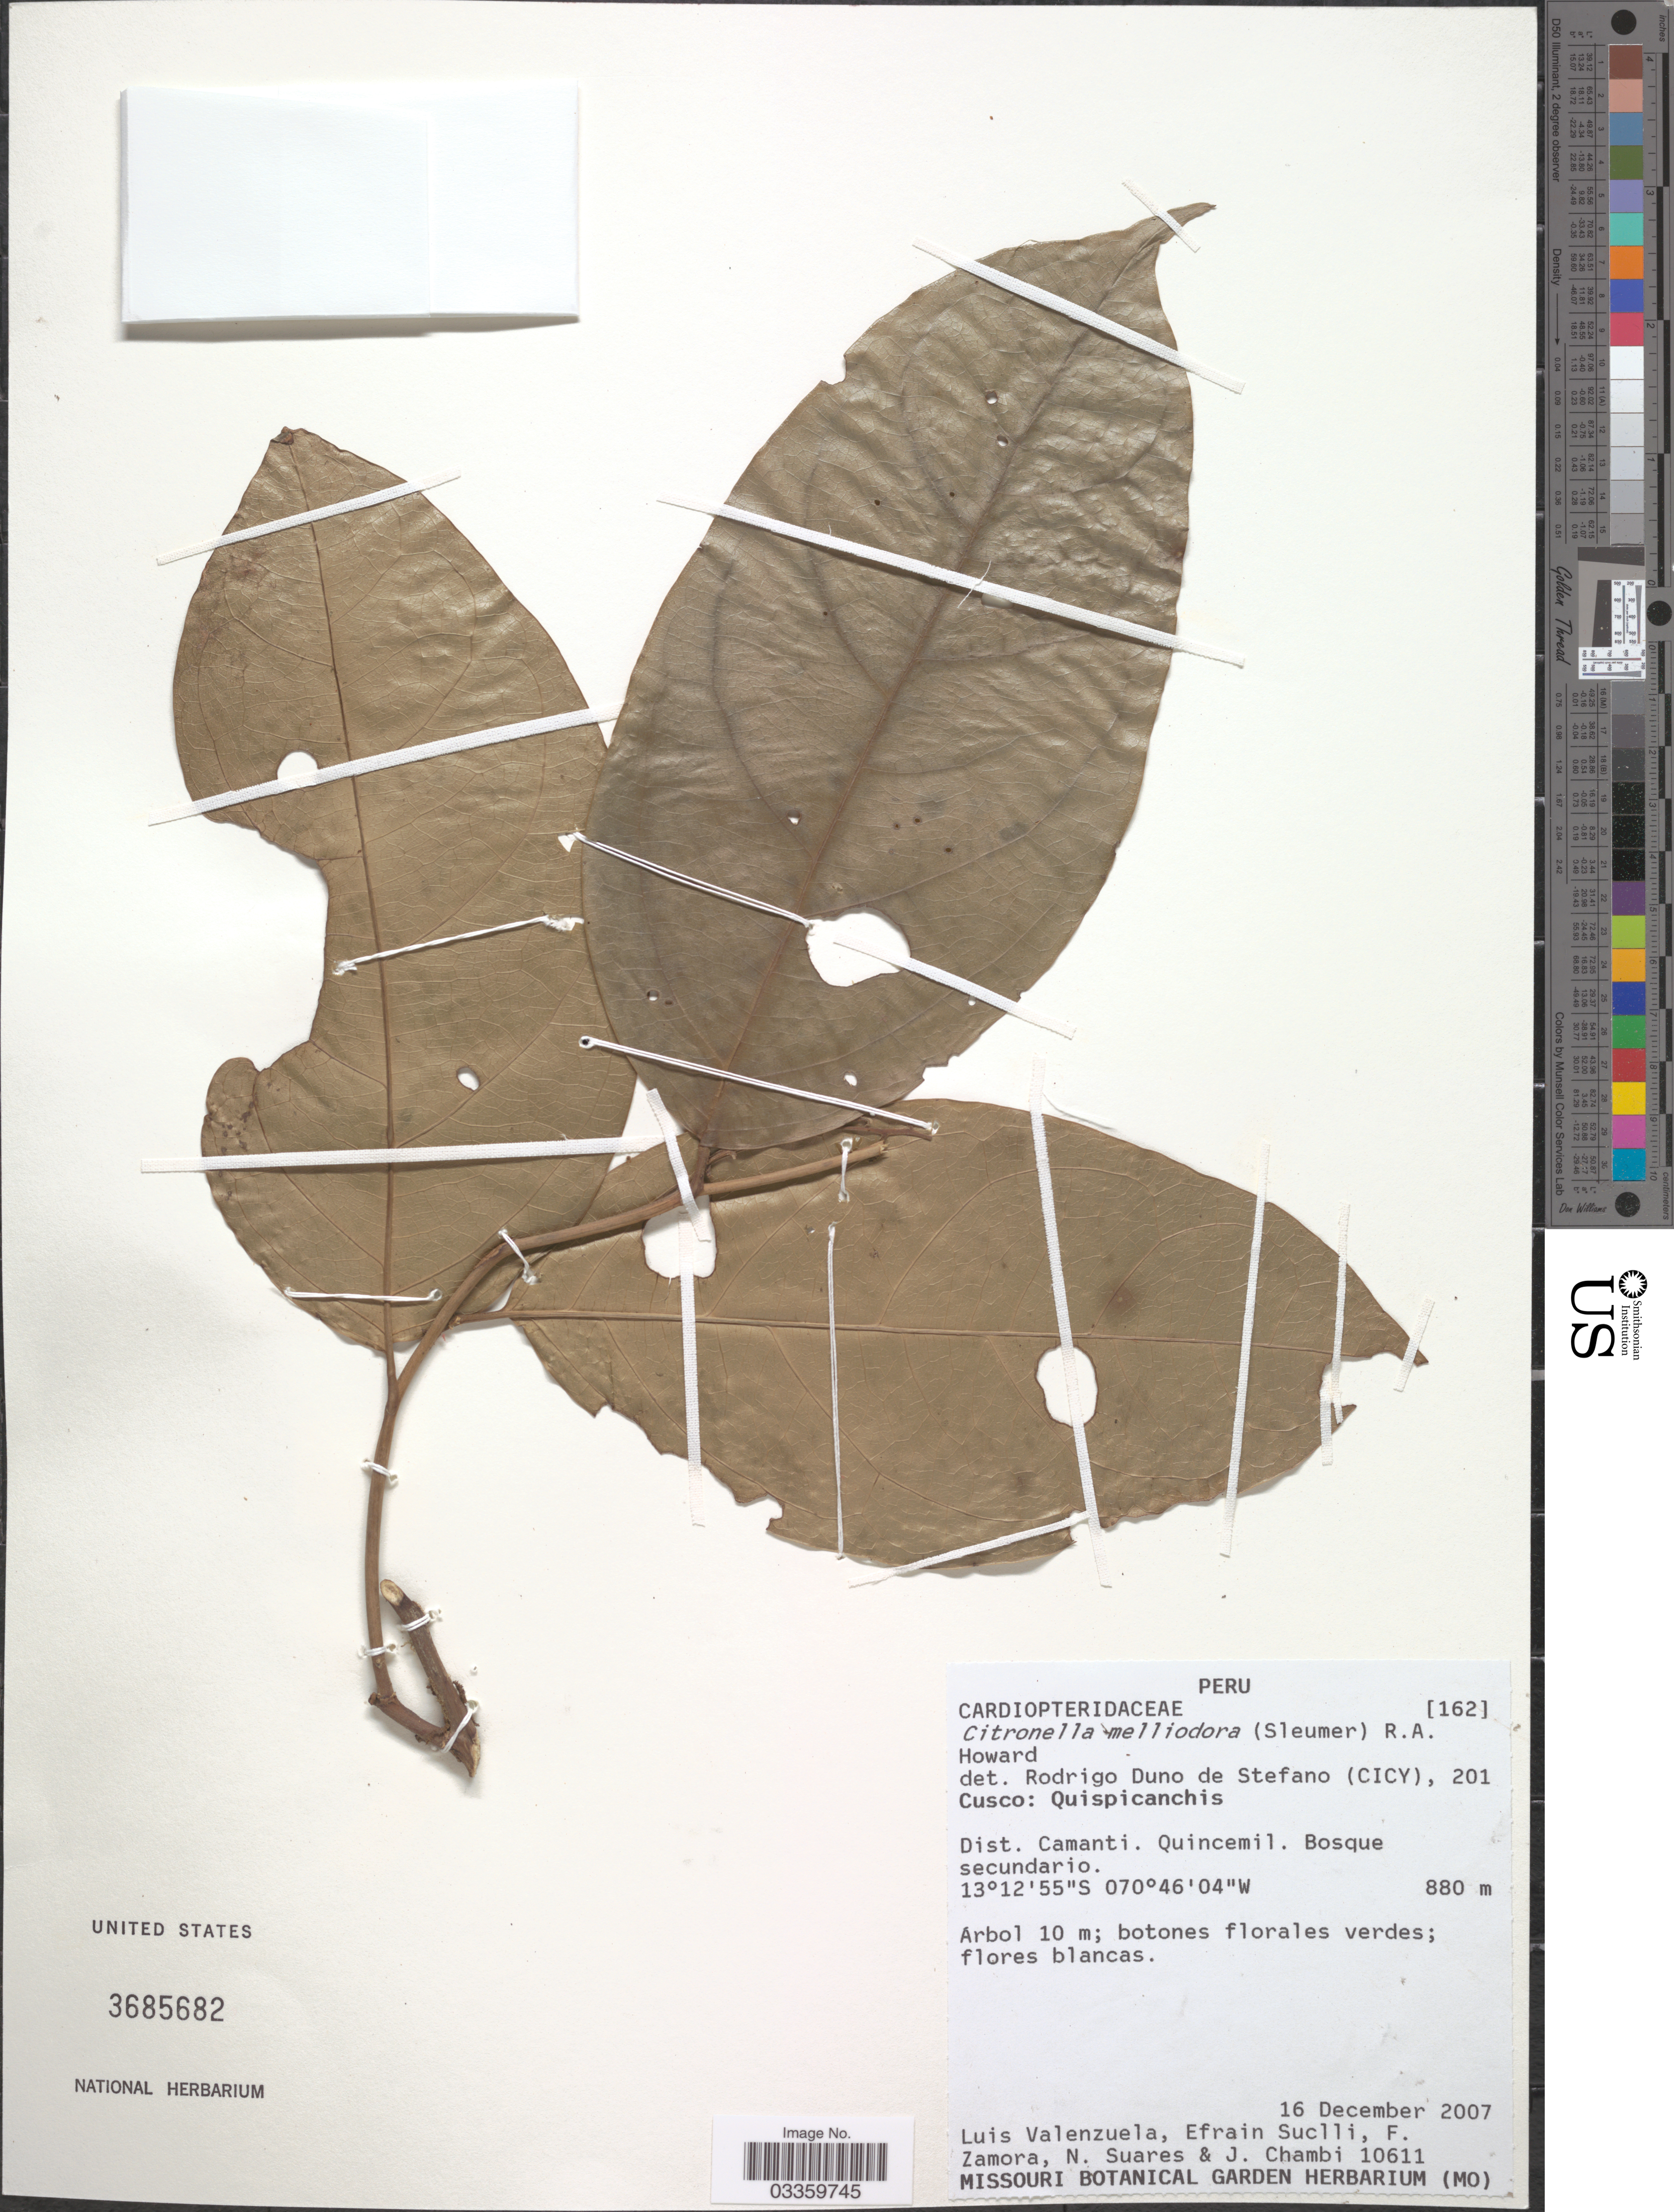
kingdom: Plantae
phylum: Tracheophyta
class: Magnoliopsida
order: Cardiopteridales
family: Cardiopteridaceae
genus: Citronella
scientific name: Citronella melliodora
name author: (Sleumer) R.A. Howard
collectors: L. Valenzuela, E. Suclli, F. Zamora, N. Suares & J. Chambi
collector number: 10611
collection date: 2007-12-16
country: Peru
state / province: Cusco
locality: Quispicanchis, Dist. Camanti. Quincemil.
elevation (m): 880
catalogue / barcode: US 3685682